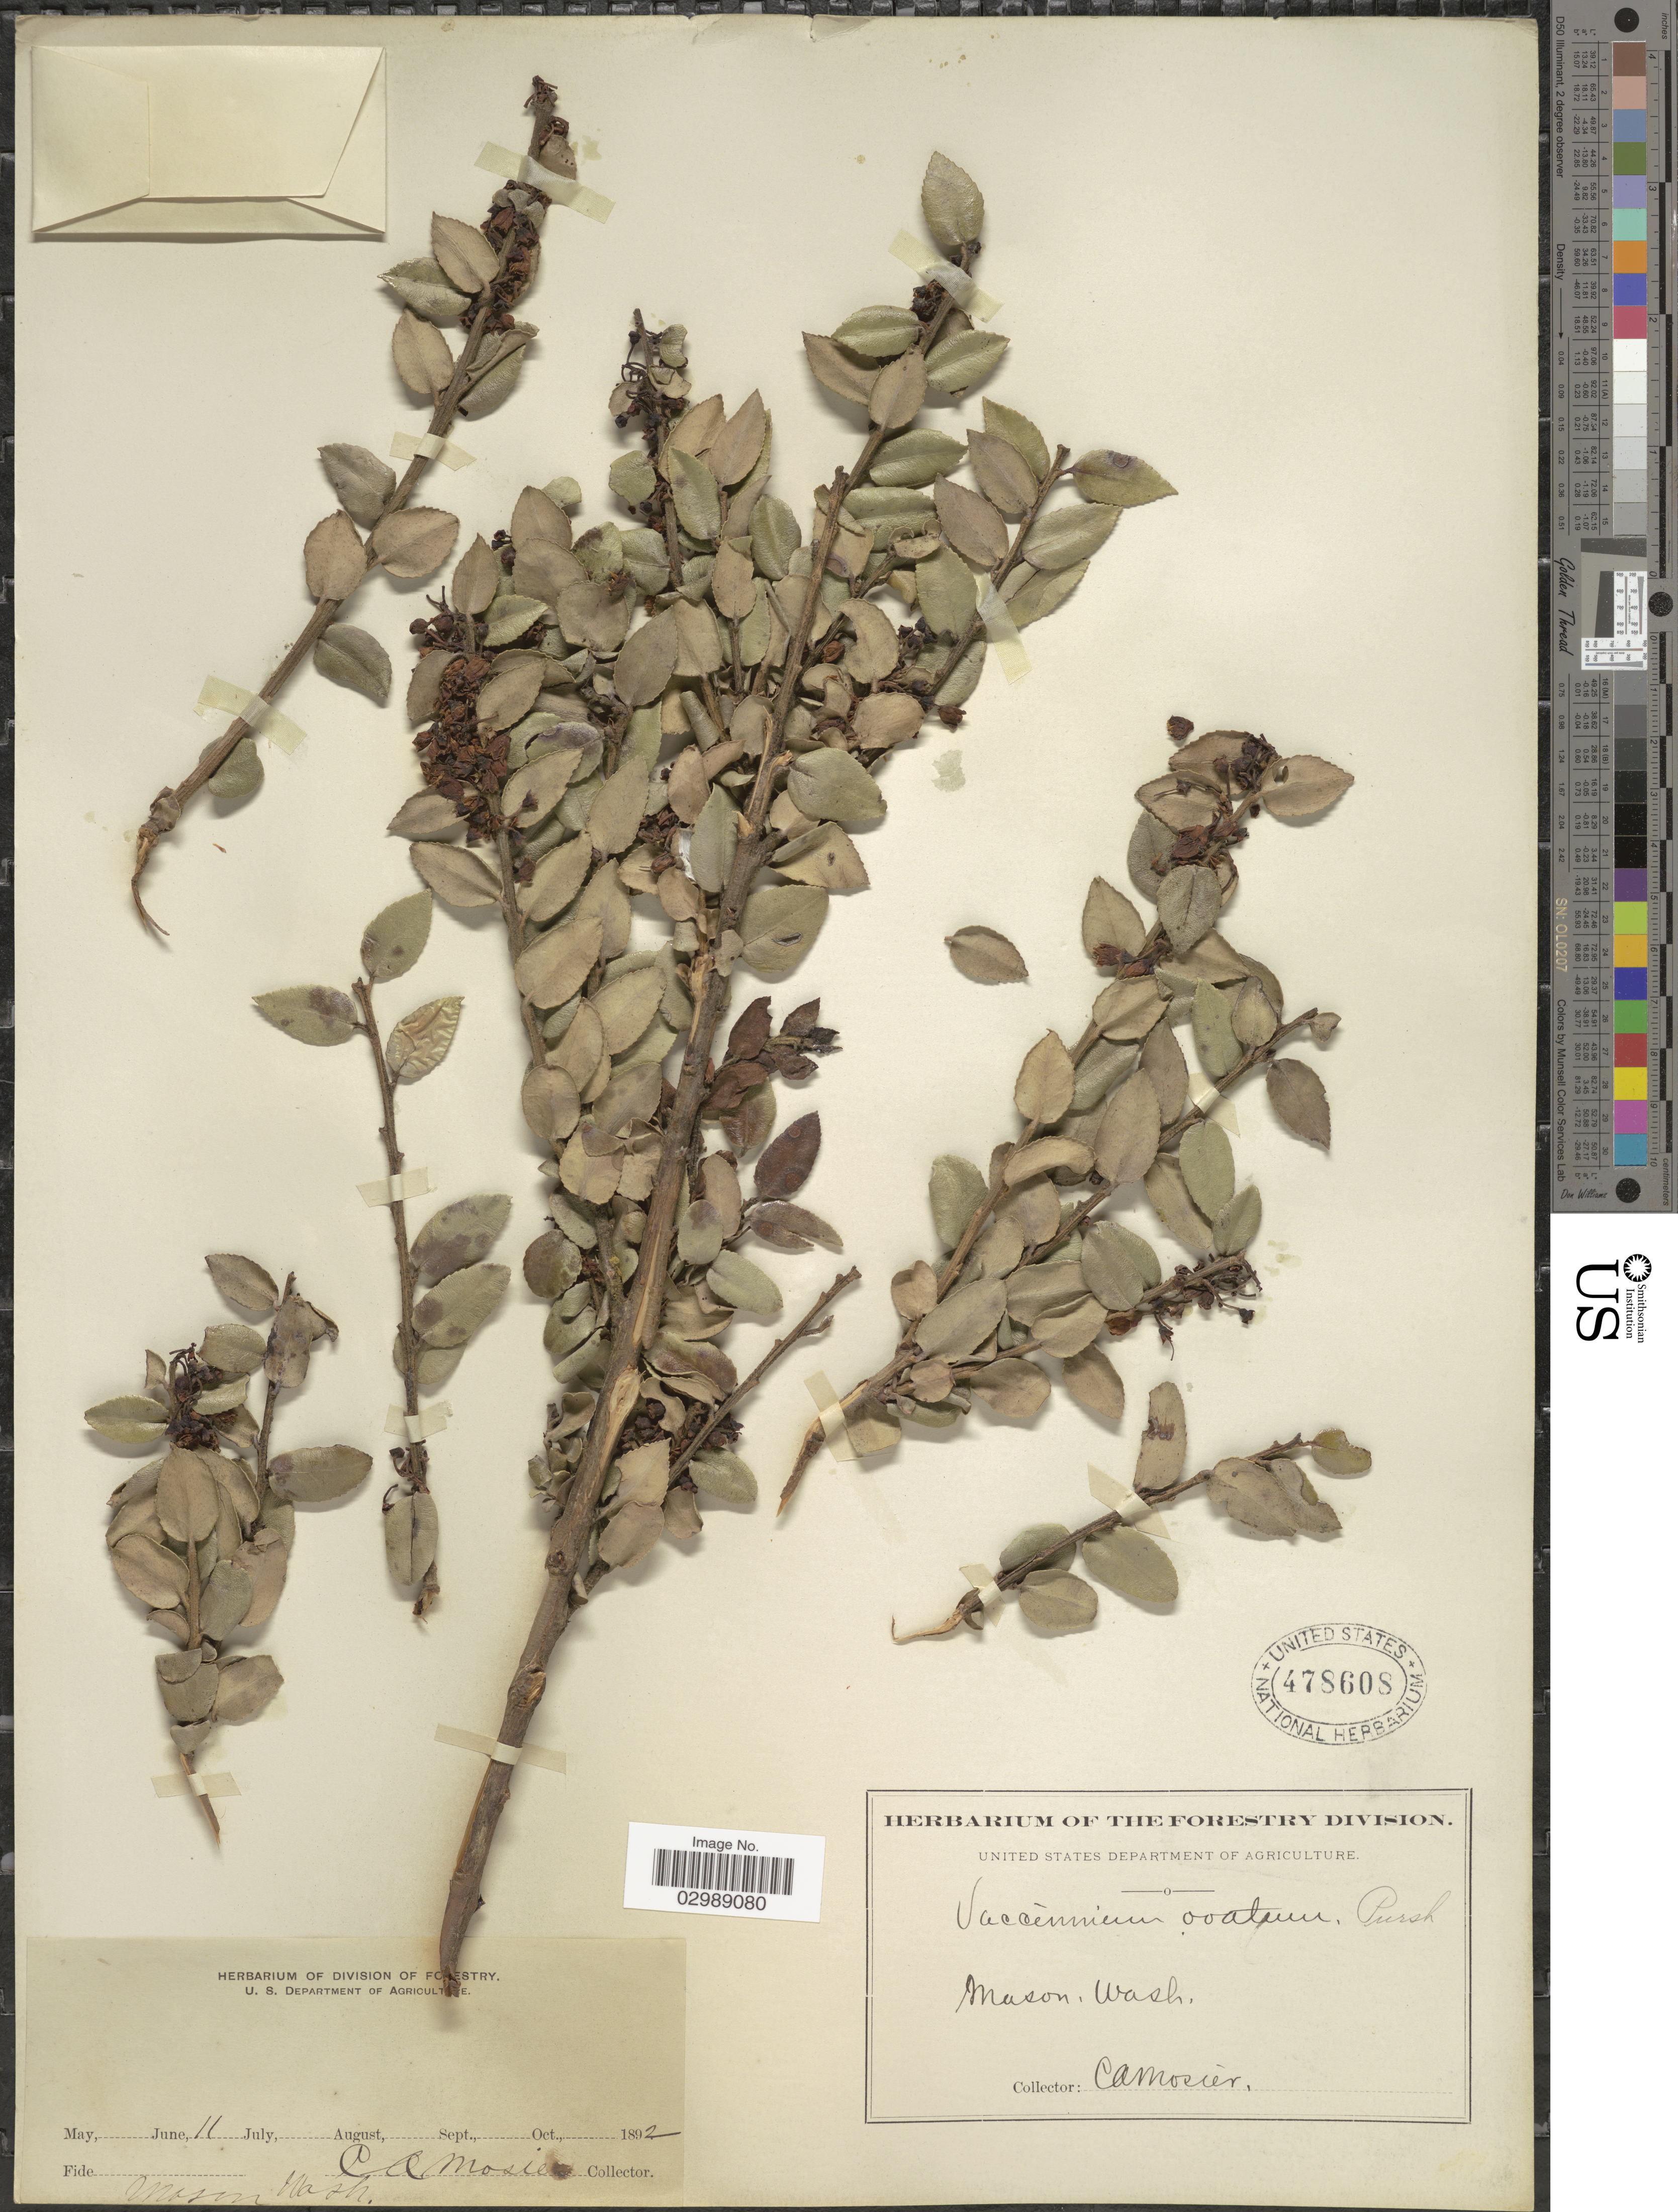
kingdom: Plantae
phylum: Tracheophyta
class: Magnoliopsida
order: Ericales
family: Ericaceae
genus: Vaccinium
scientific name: Vaccinium ovatum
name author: Pursh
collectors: C. A. Mosier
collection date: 1892-06-11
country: United States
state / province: Washington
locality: Mason.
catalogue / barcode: US 478608